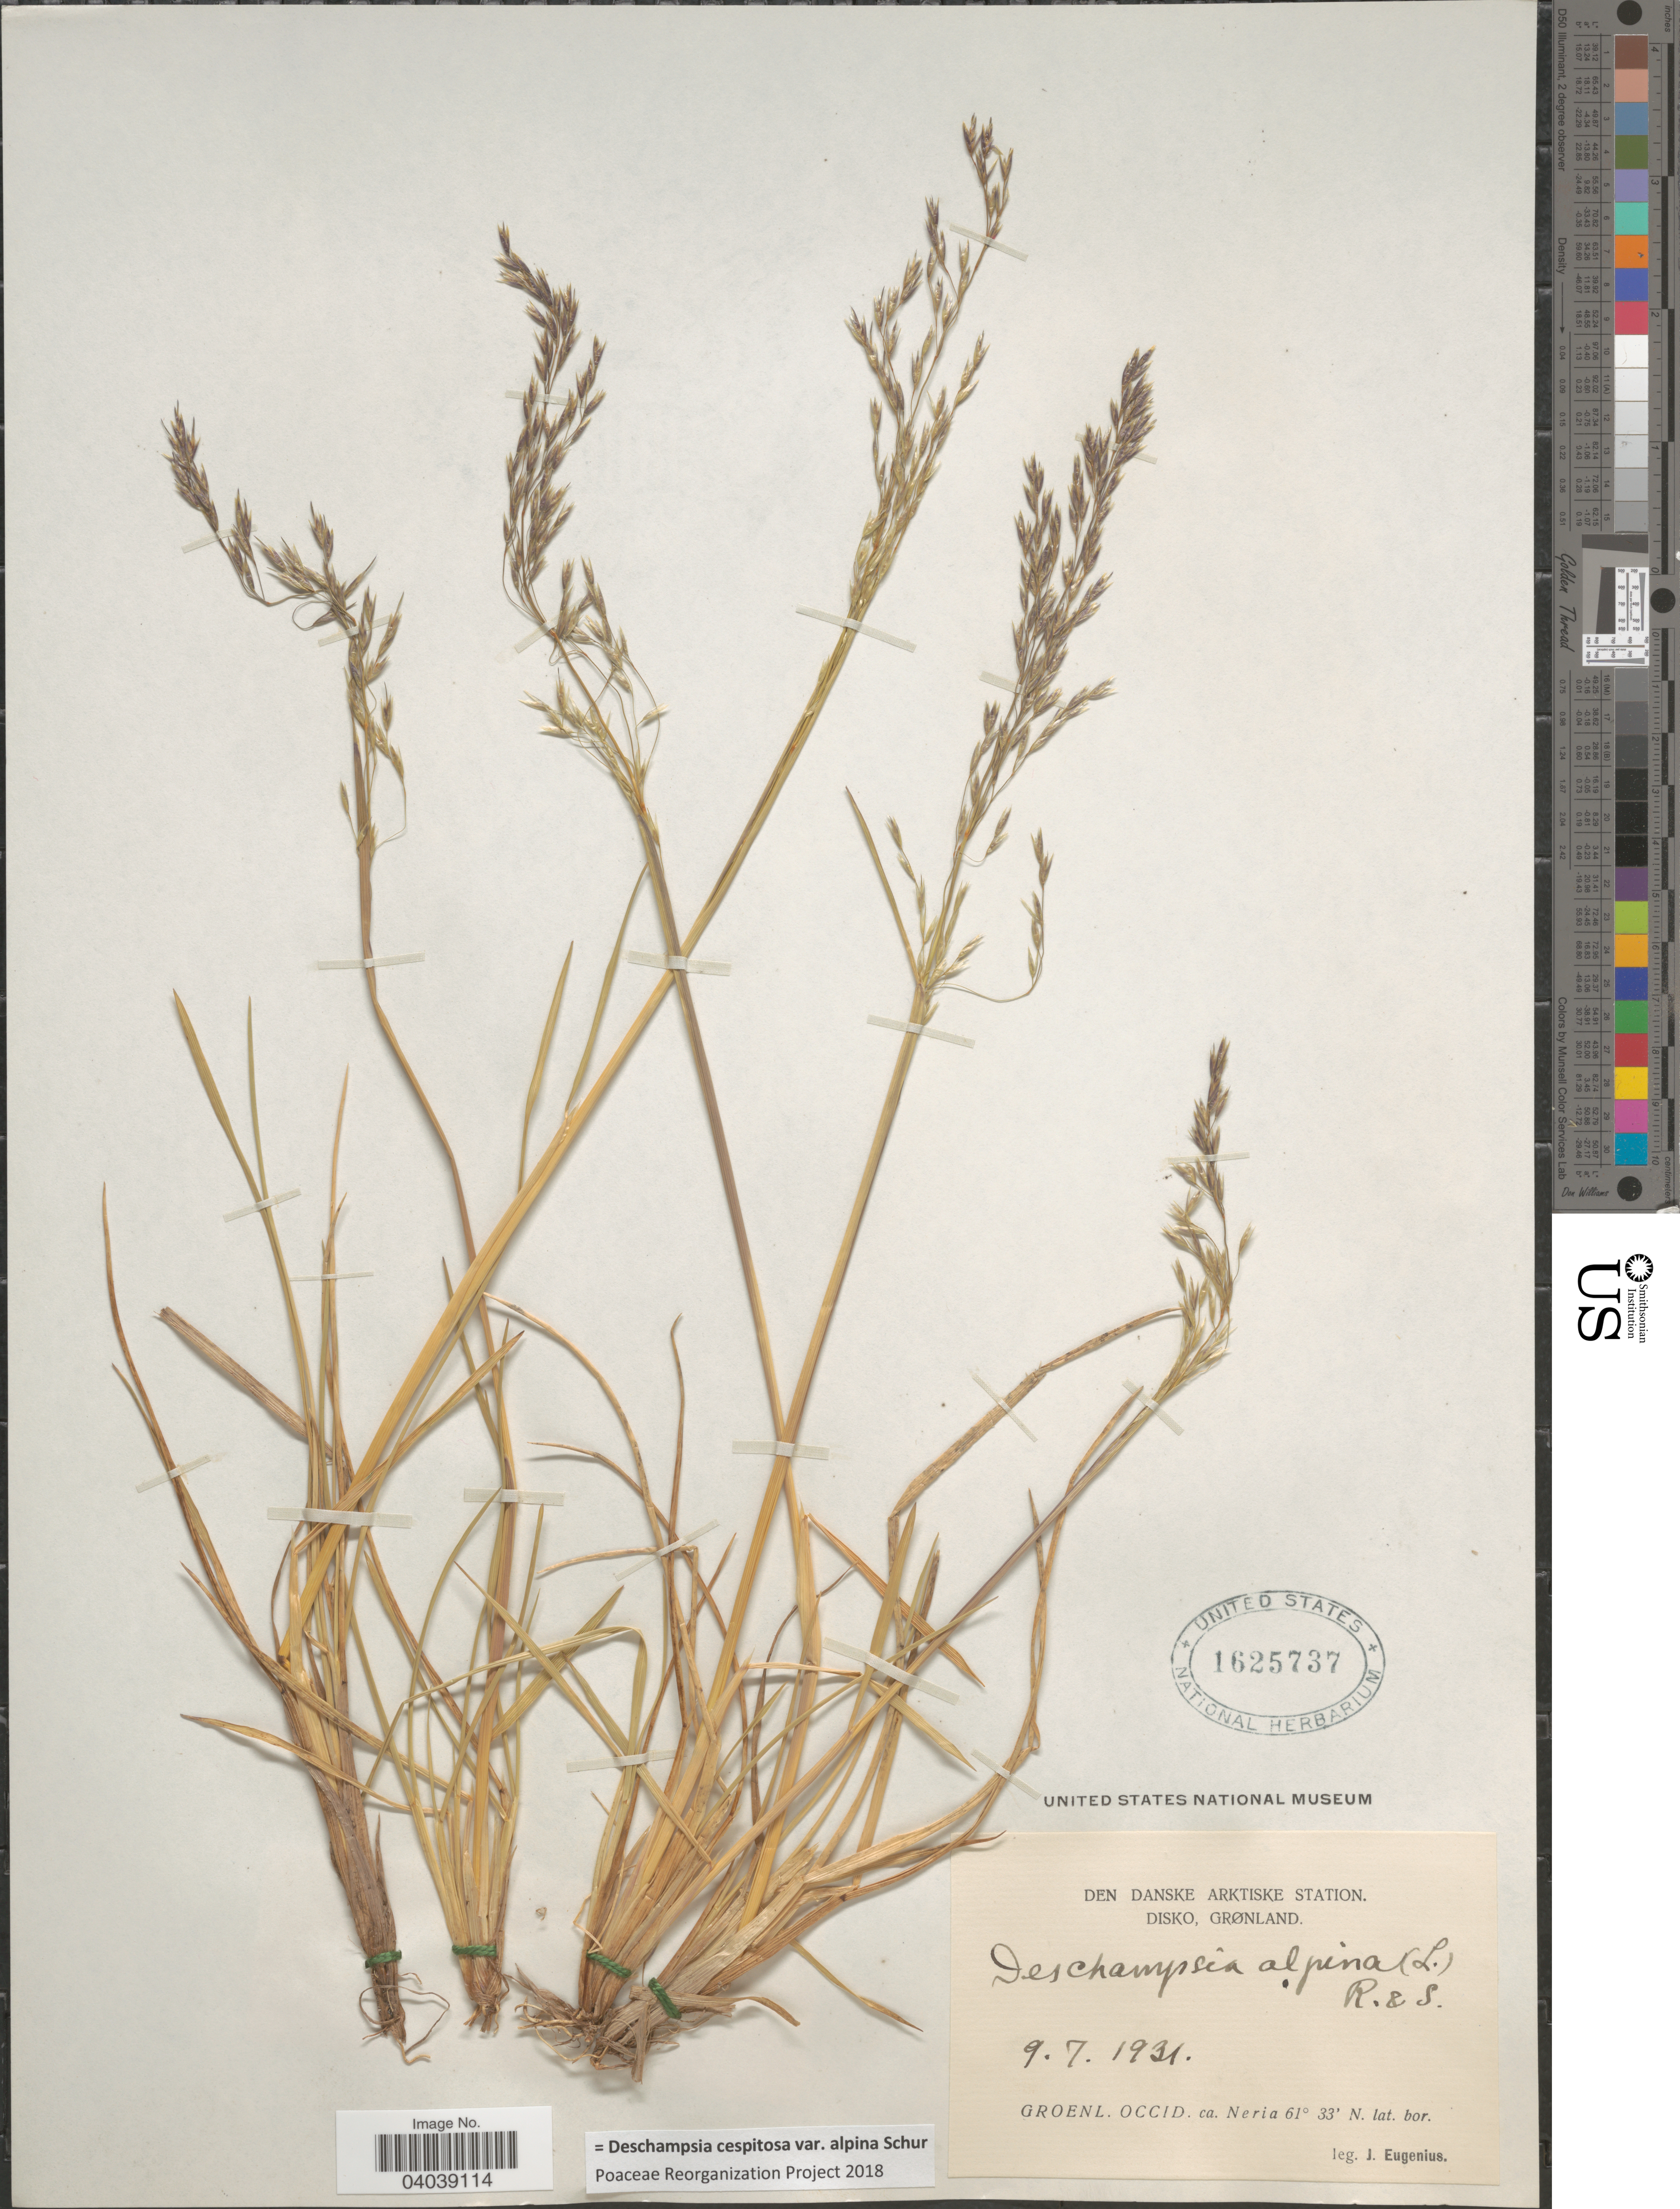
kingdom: Plantae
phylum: Tracheophyta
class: Liliopsida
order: Poales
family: Poaceae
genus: Deschampsia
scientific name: Deschampsia cespitosa var. alpina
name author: Vasey ex W.J. Beal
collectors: J. Eugenius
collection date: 1931-07-09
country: Greenland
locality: Den Danske Arktiske Station. Disko, Grønland. Groenl. Occid. ca. Neria.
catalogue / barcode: US 1625737